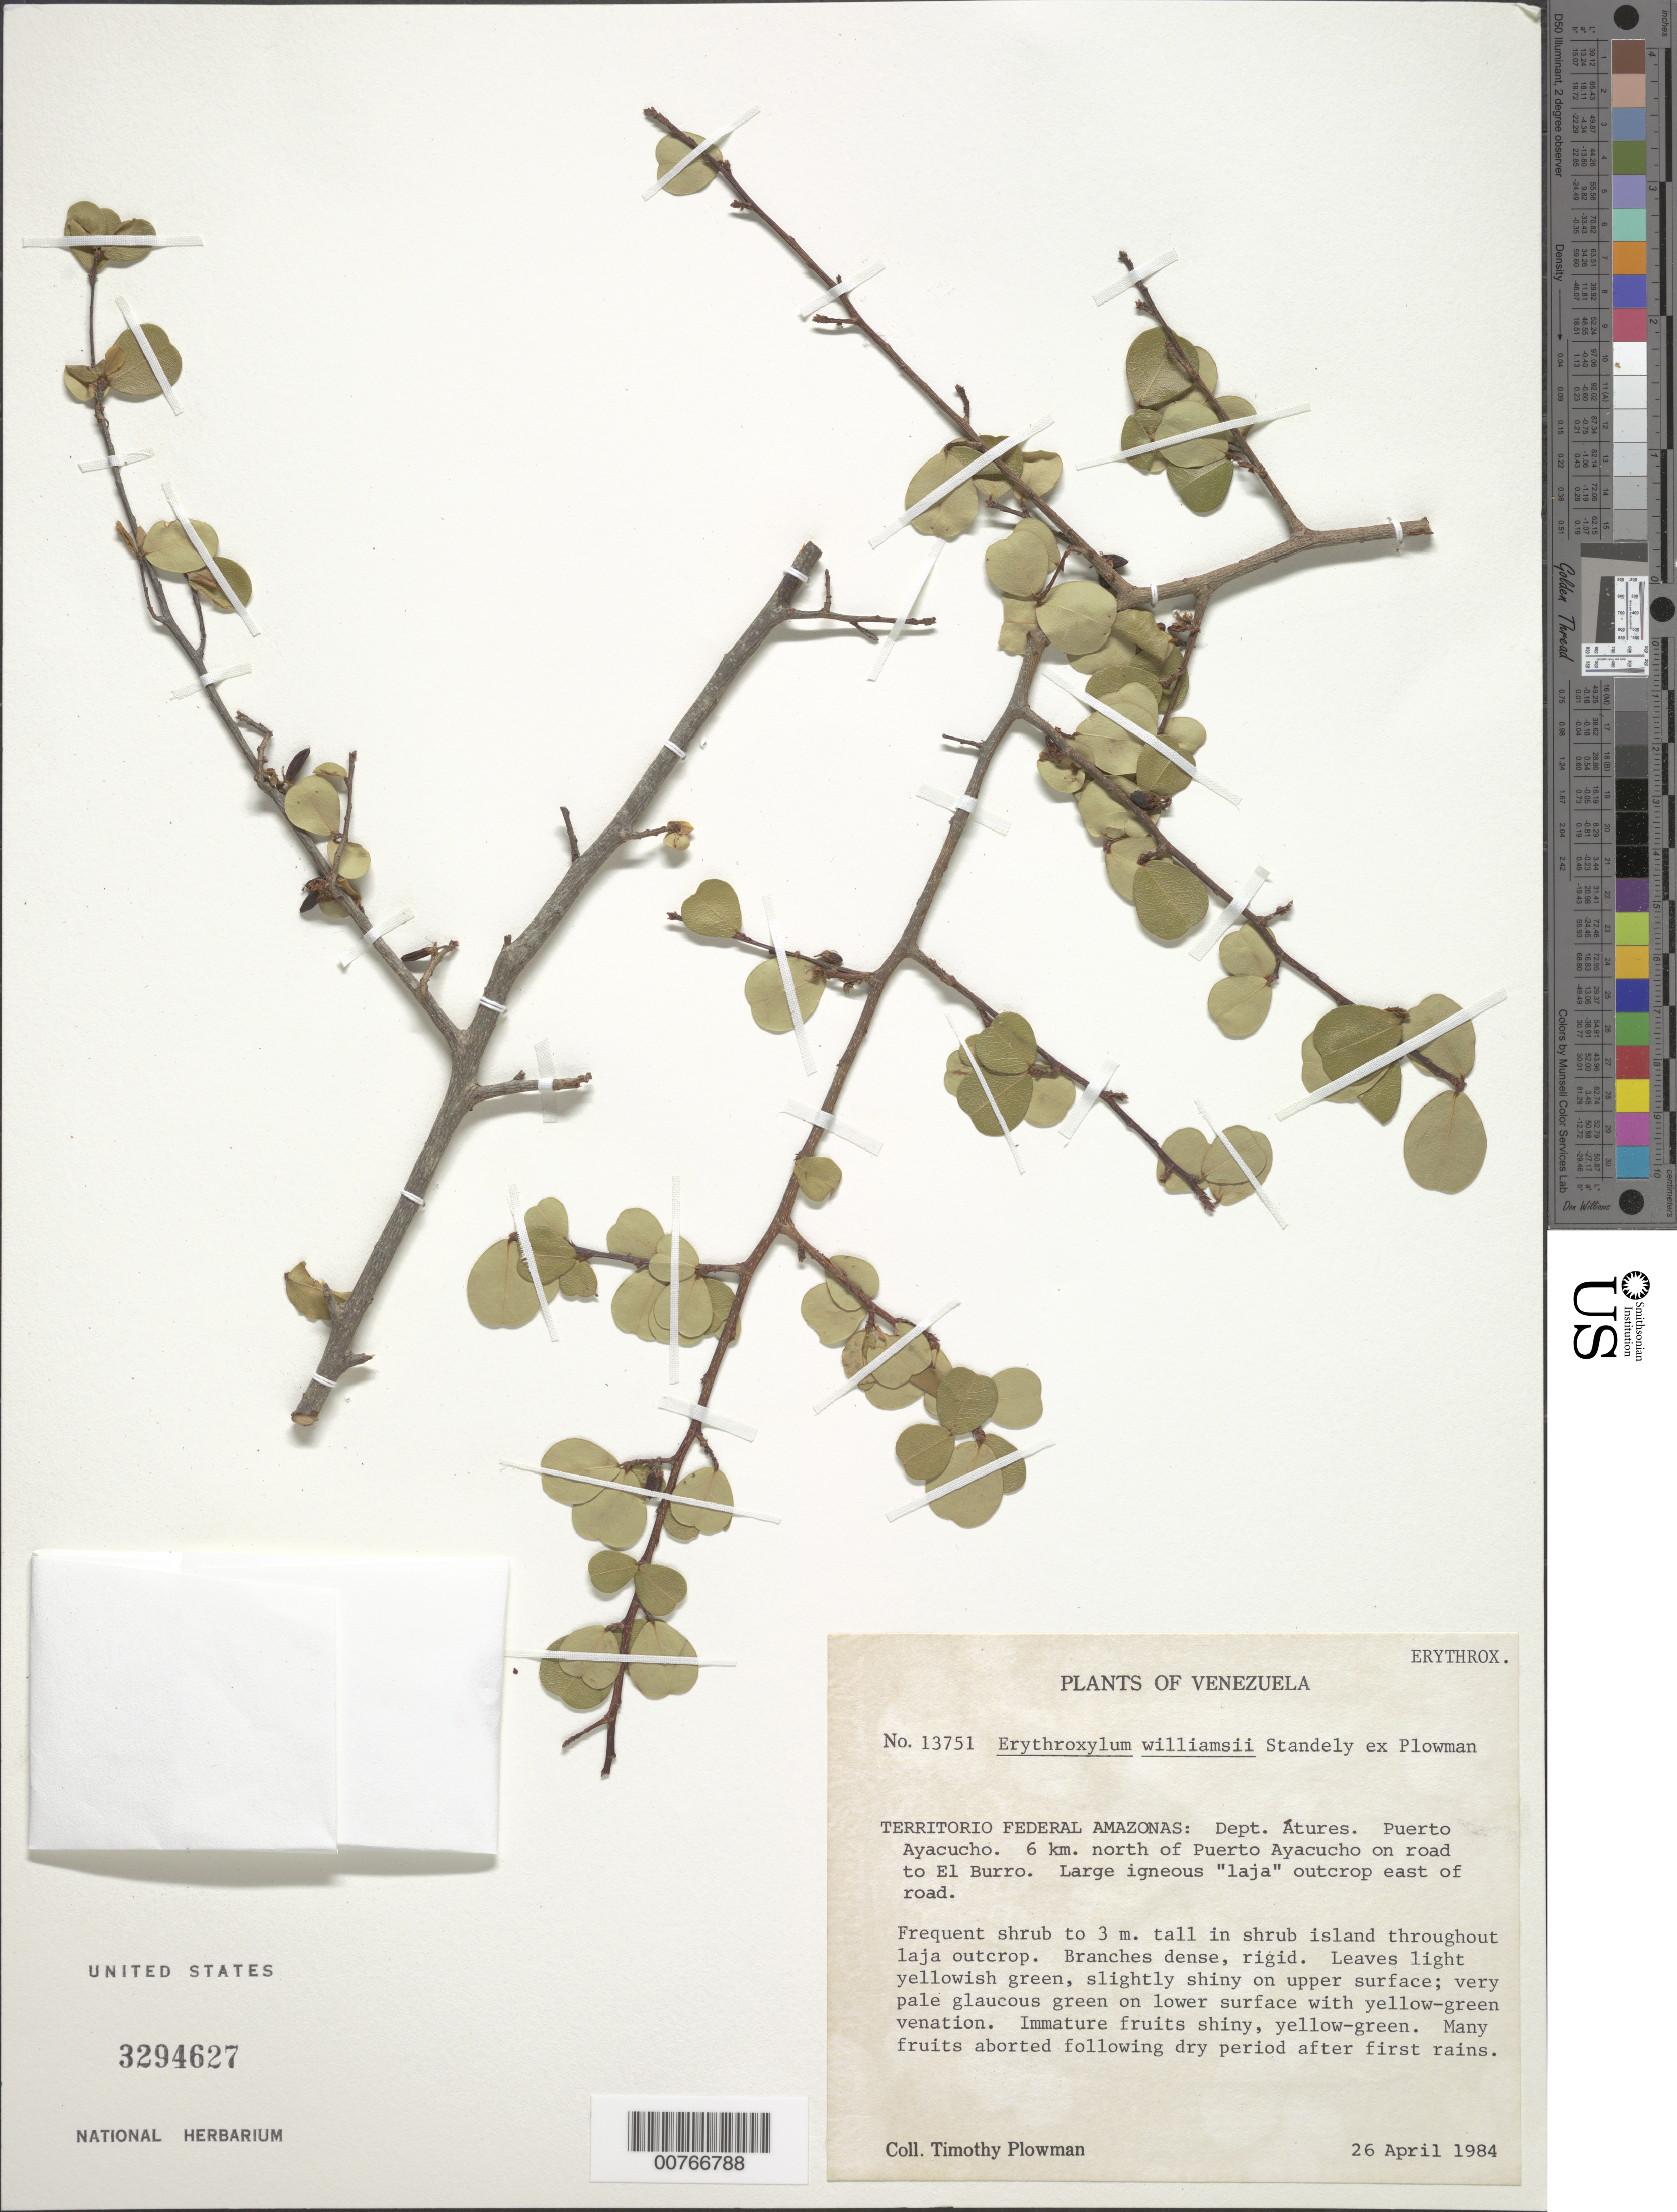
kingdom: Plantae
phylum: Tracheophyta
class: Magnoliopsida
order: Malpighiales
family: Erythroxylaceae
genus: Erythroxylum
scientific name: Erythroxylum williamsii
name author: Standl. ex Plowman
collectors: T. Plowman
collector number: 13751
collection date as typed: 26-Apr-84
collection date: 1984-04-26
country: Venezuela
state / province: Amazonas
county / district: Atures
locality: Puerto Ayacucho, 6 km N of, on road to El Burro, on outcrop E of road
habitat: Large igneous "laja" outcrop; in shrub island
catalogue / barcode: US 3294627